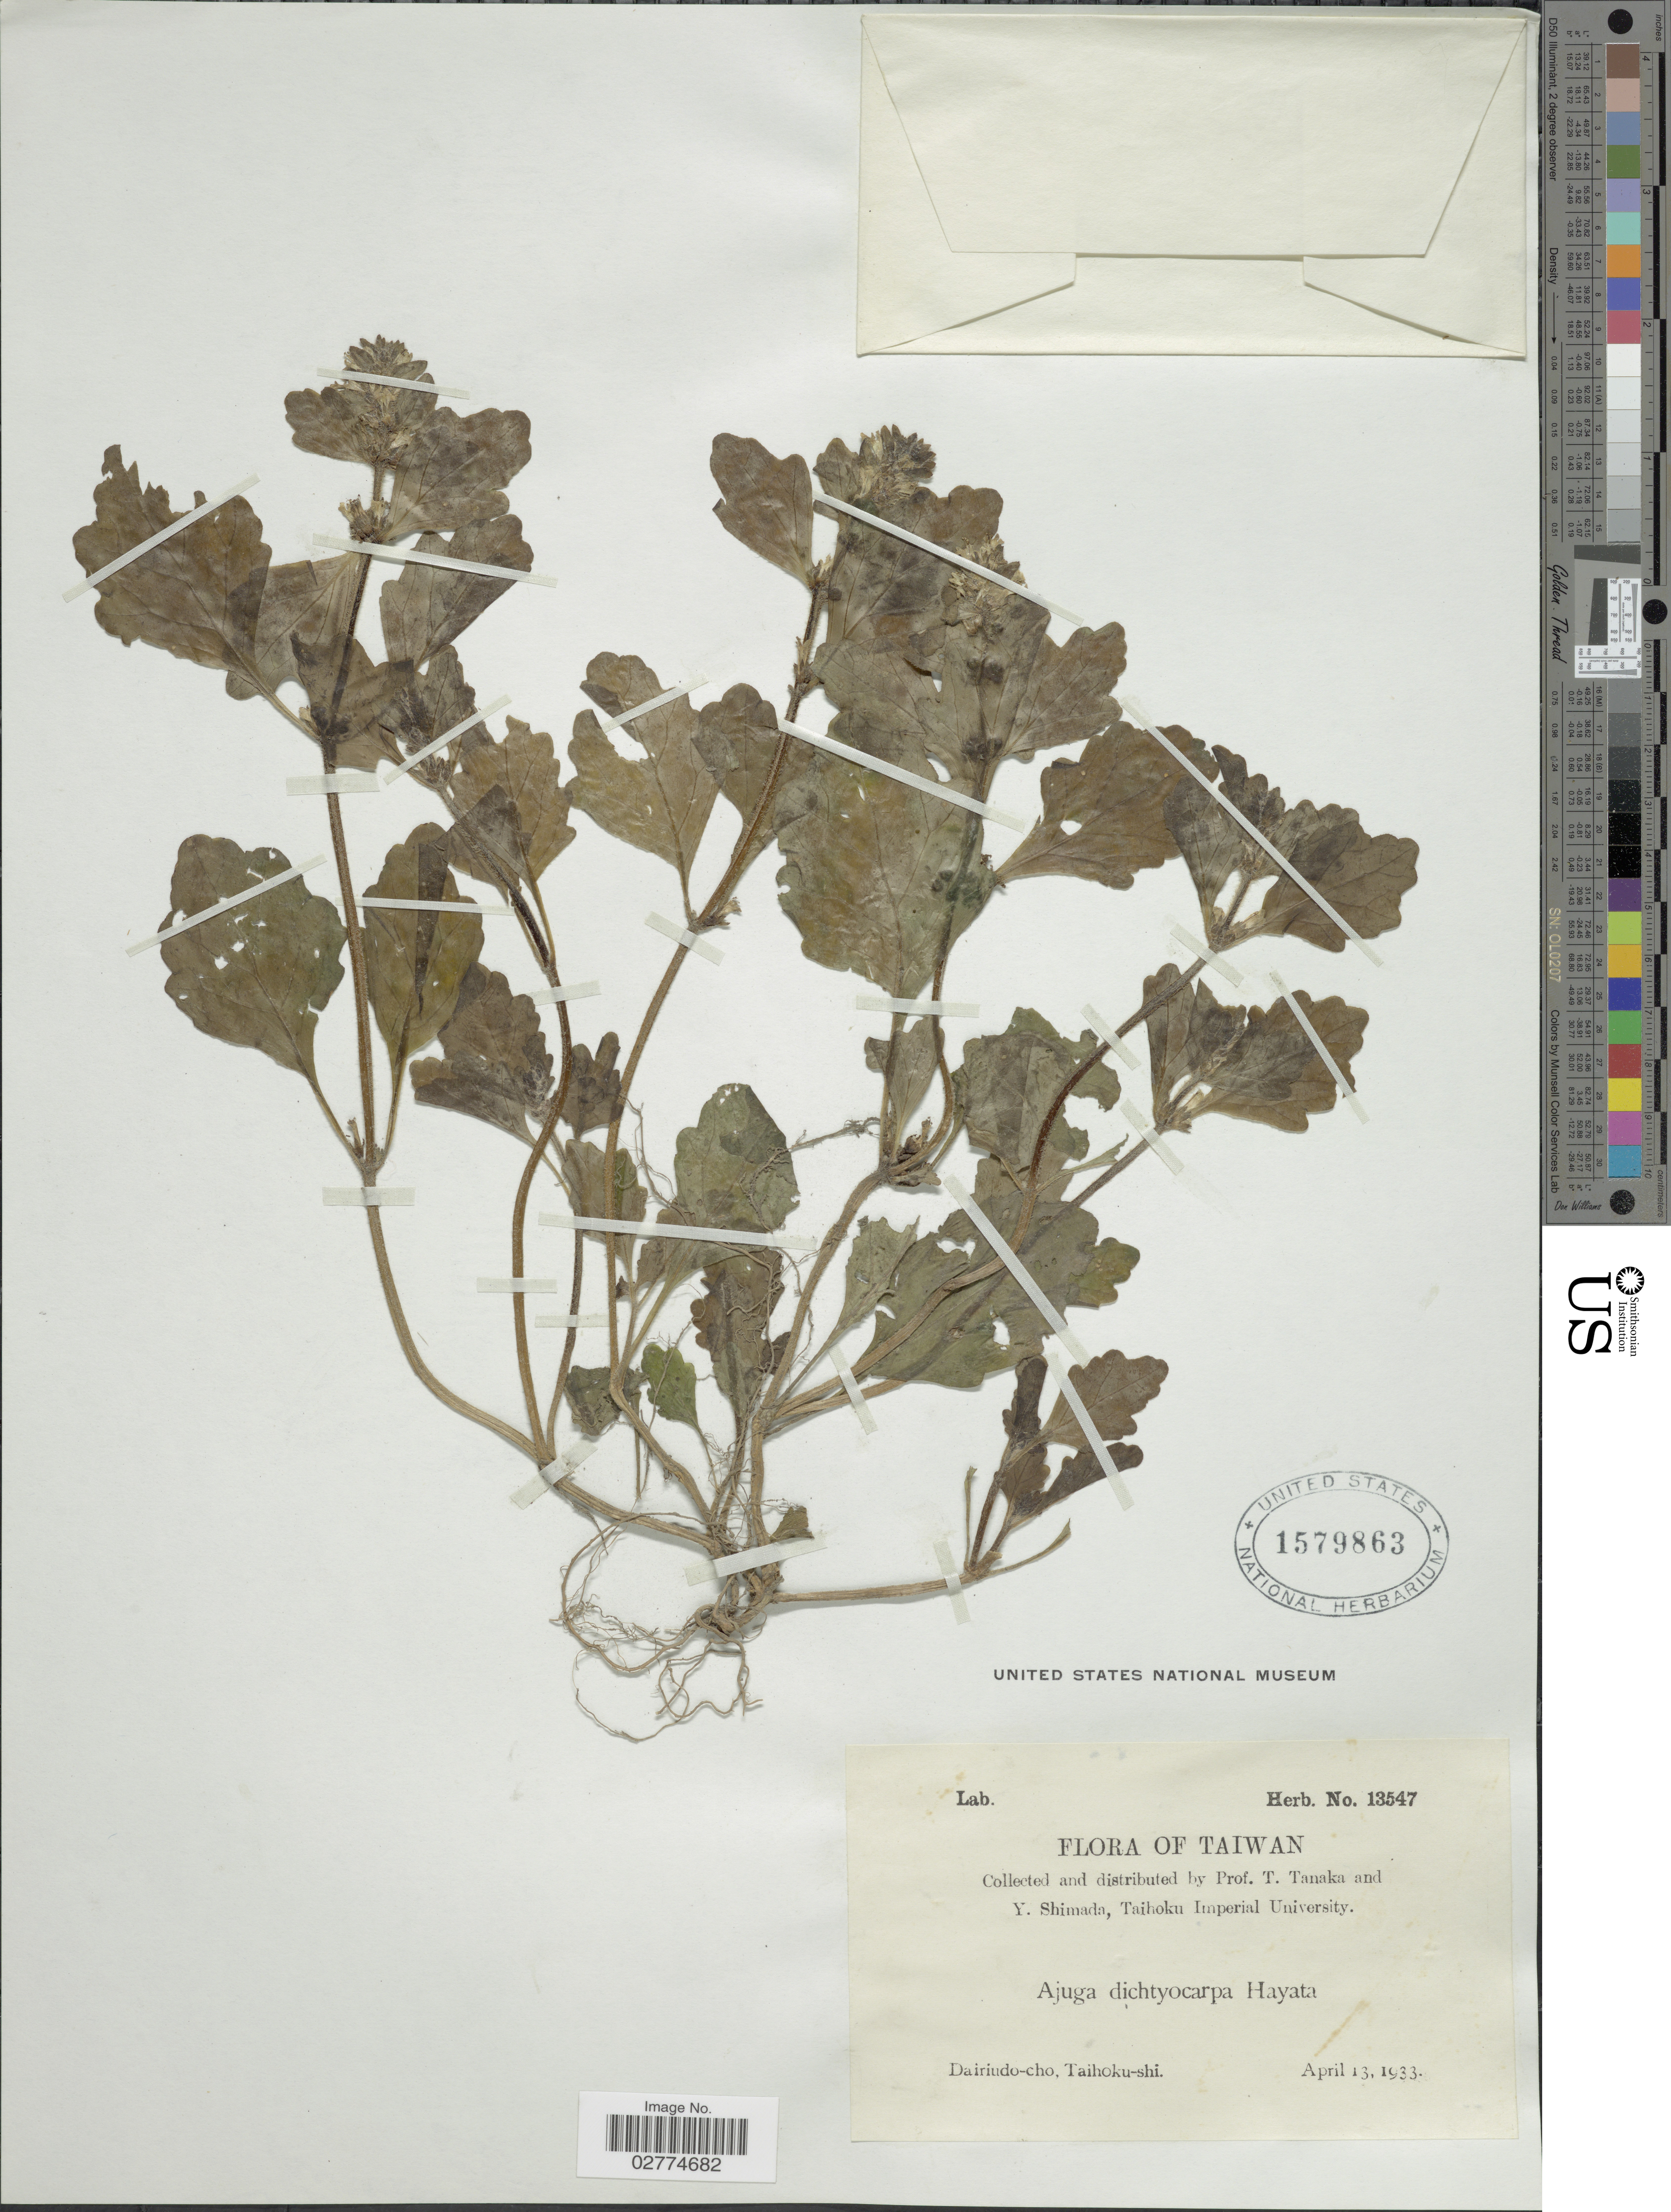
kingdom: Plantae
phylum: Tracheophyta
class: Magnoliopsida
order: Lamiales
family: Lamiaceae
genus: Ajuga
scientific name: Ajuga dictyocarpa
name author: Hayata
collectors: T. Tanaka & Y. Shimada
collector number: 13547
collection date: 1933-04-13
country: Taiwan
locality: Dairiudo-cho, Taihoku-shi.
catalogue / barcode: US 1579863